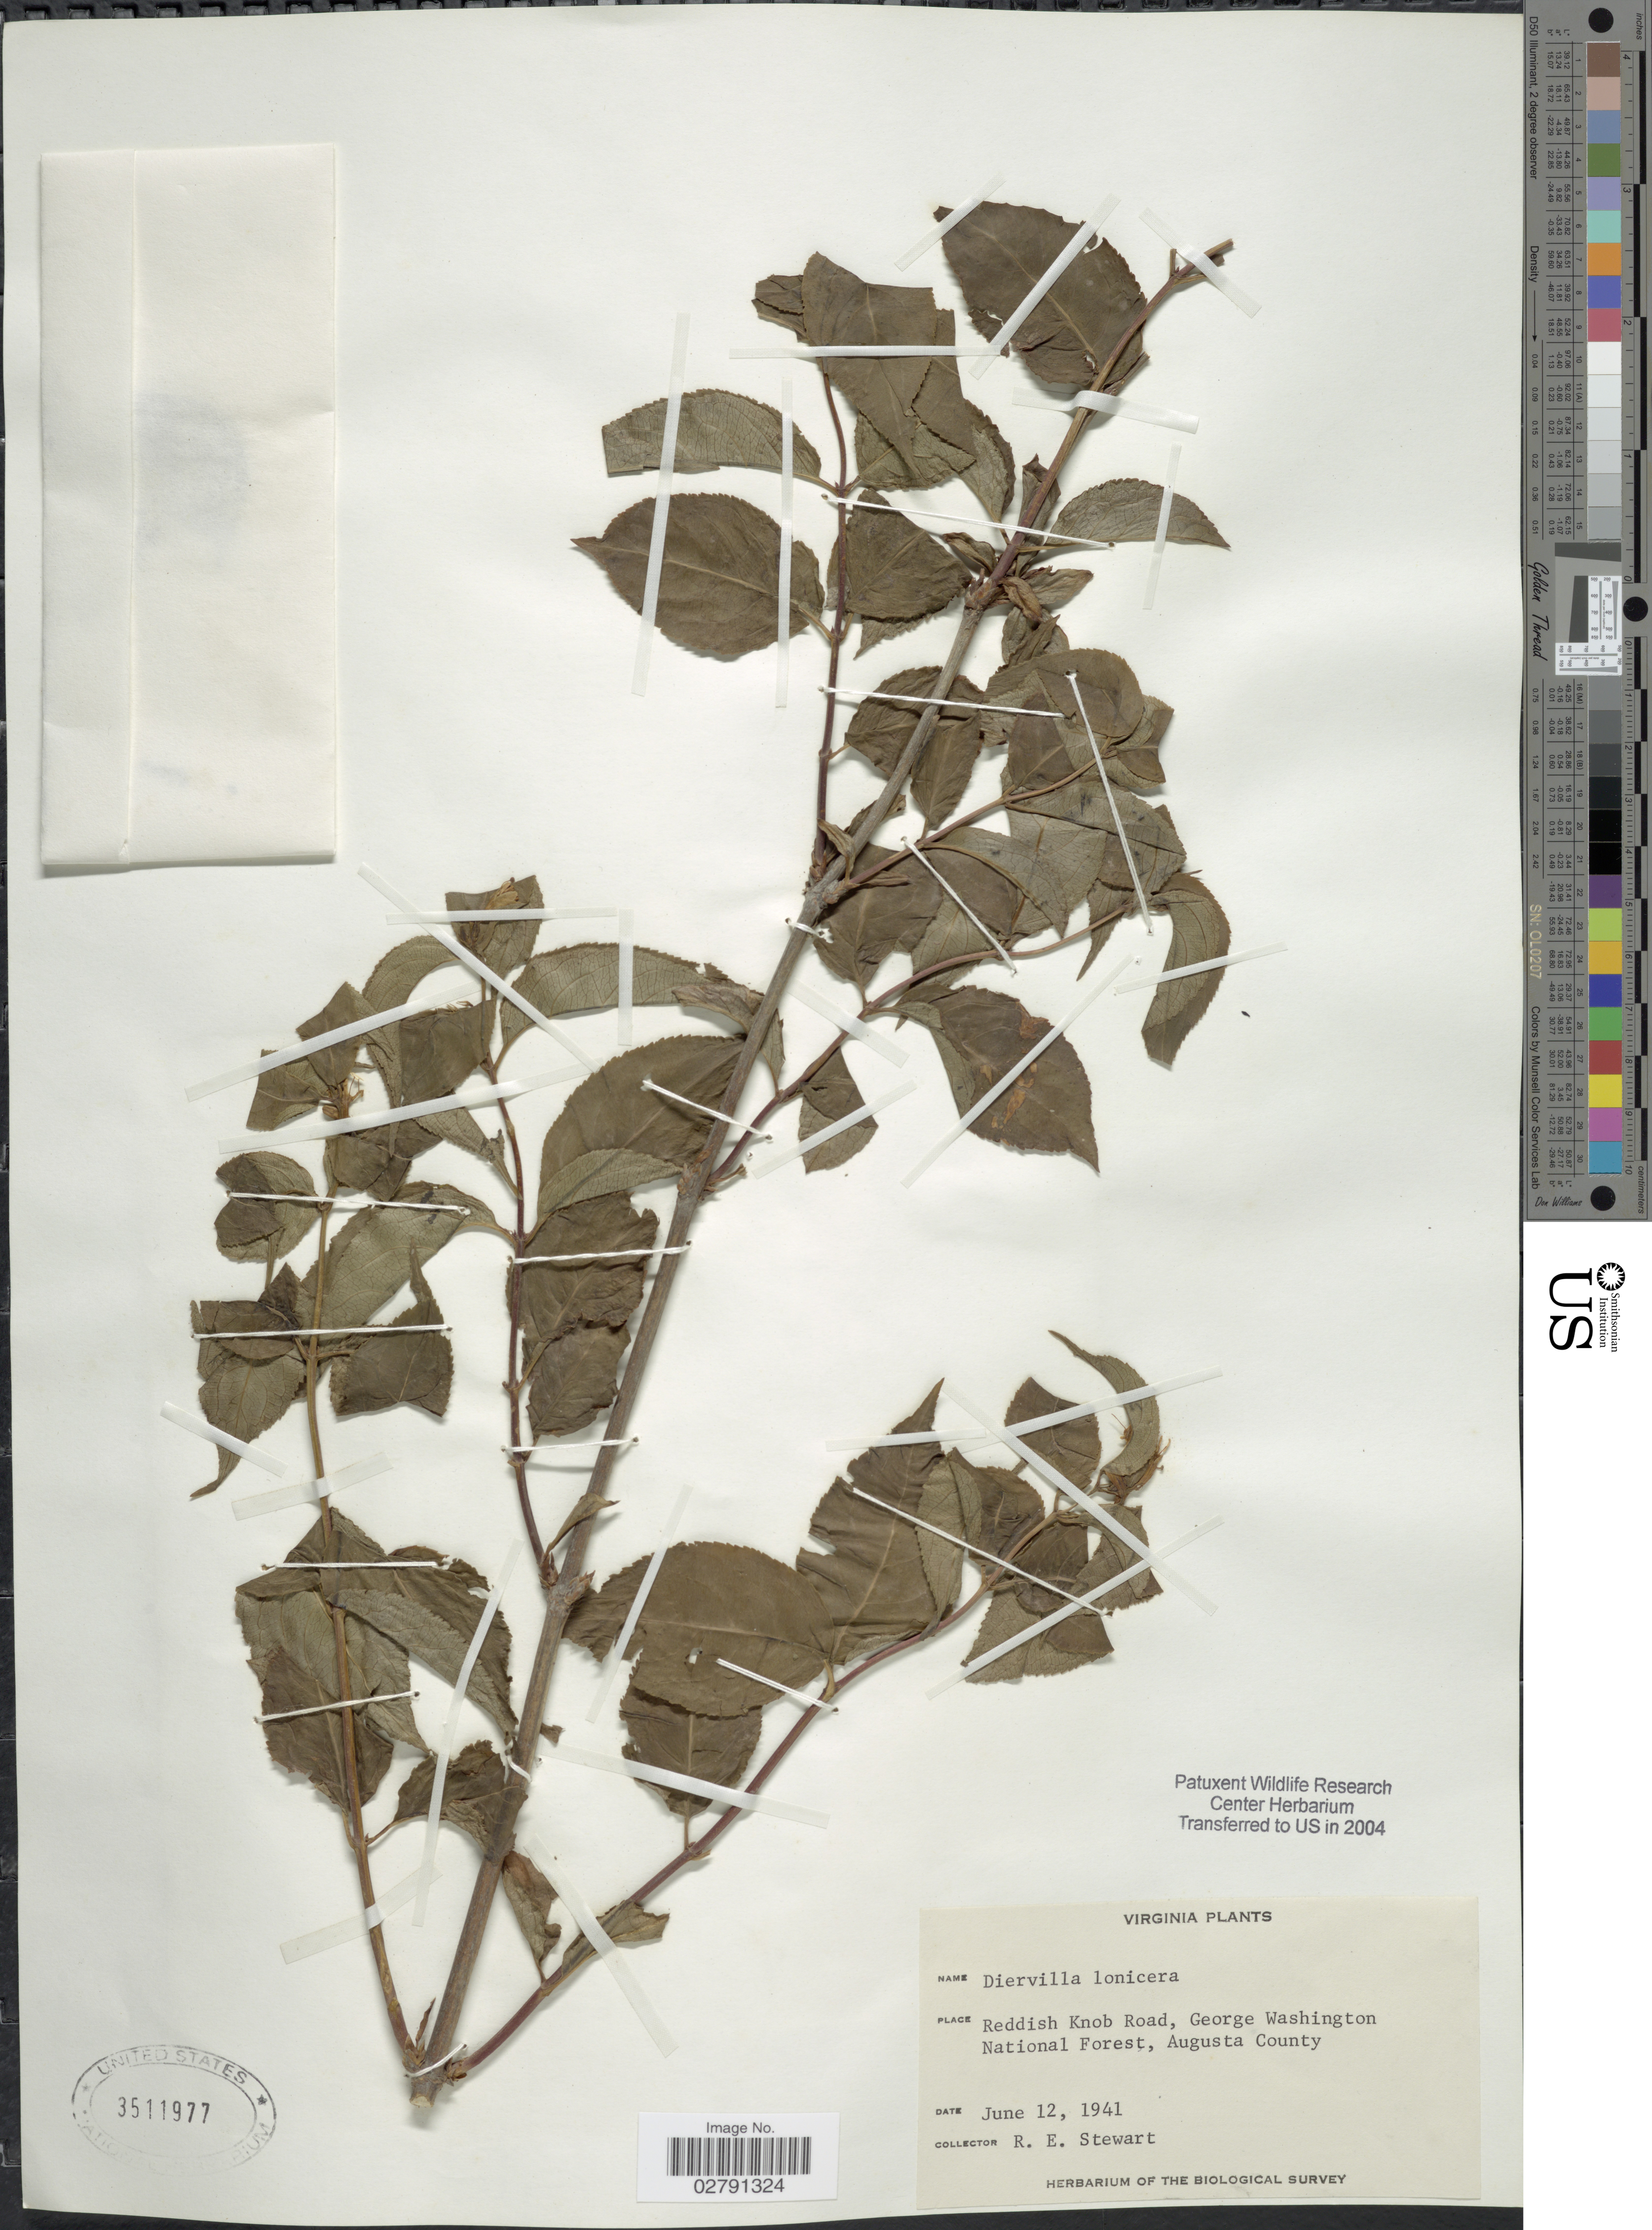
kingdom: Plantae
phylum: Tracheophyta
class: Magnoliopsida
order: Dipsacales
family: Caprifoliaceae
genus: Diervilla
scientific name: Diervilla lonicera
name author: Mill.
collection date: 1941-06-12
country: United States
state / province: Virginia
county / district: Augusta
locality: Reddish Knob Road, George Washington National Forest, Augusta County.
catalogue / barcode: US 3511977